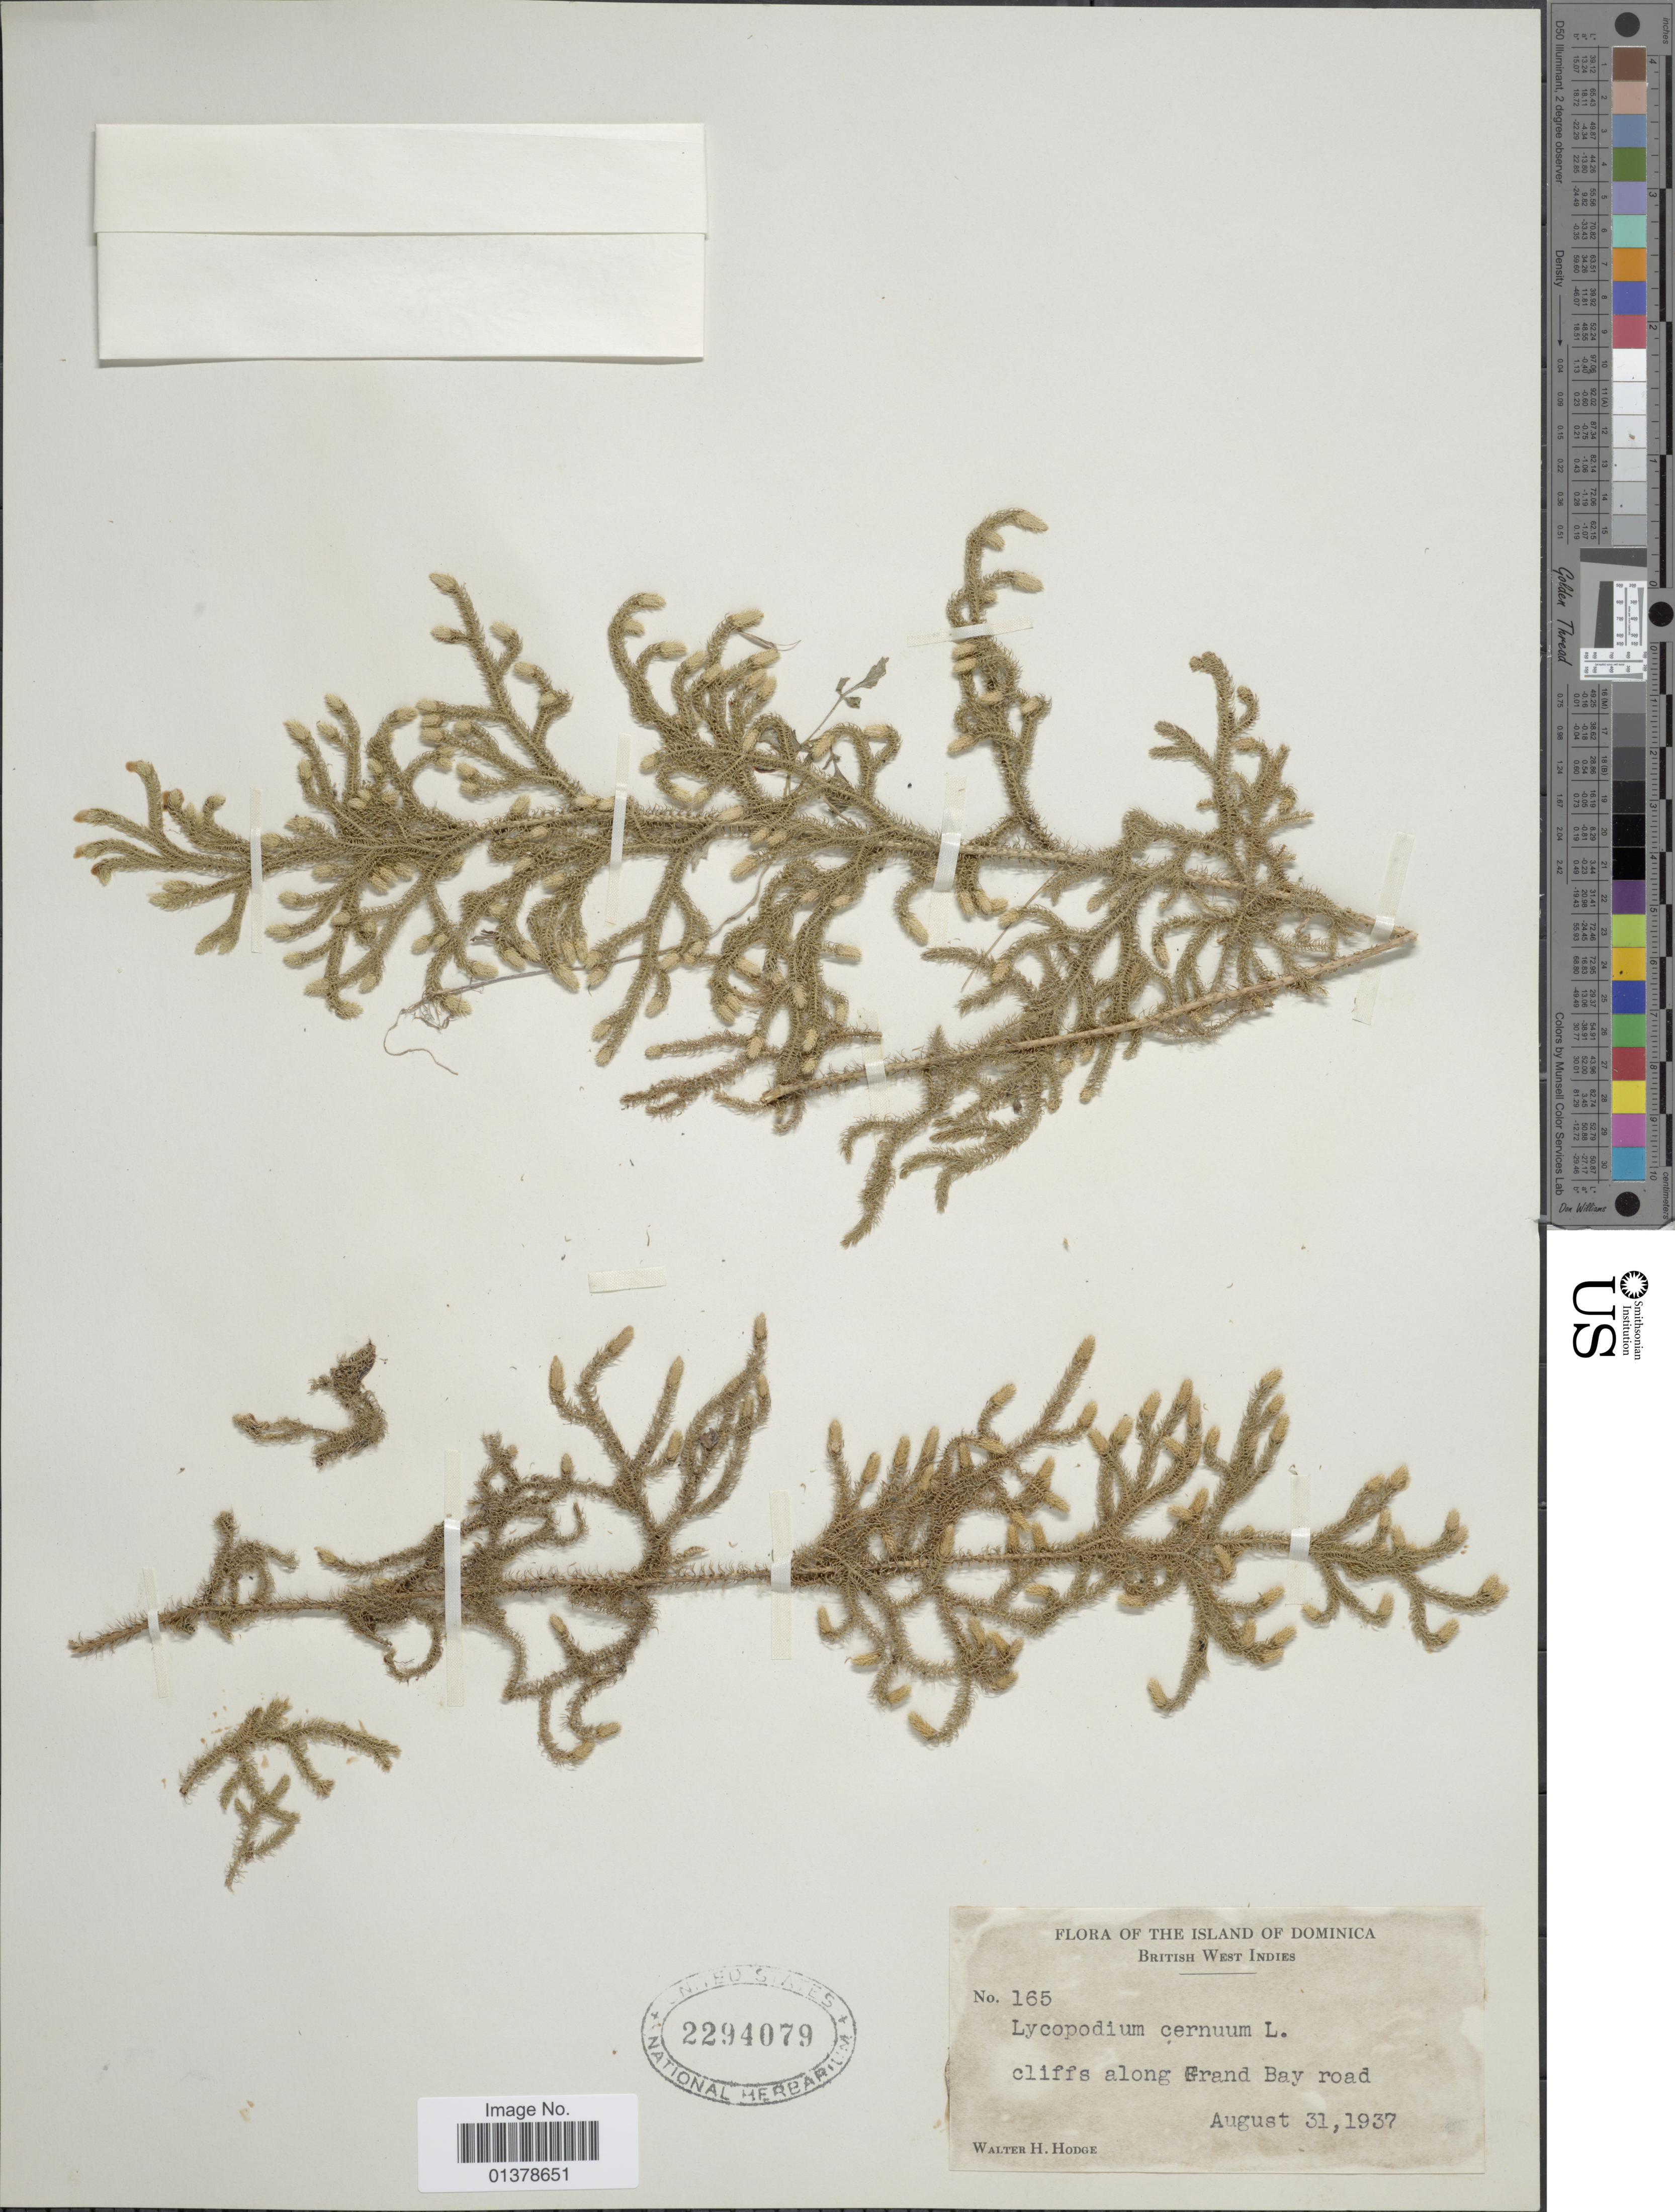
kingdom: Plantae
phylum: Tracheophyta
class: Lycopodiopsida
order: Lycopodiales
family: Lycopodiaceae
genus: Palhinhaea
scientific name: Palhinhaea cernua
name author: (L.) Vasc. & Franco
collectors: W. Hodge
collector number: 165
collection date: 1937-08-31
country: Dominica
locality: British West Indies, cliffs along Grand Bay road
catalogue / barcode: US 2294079